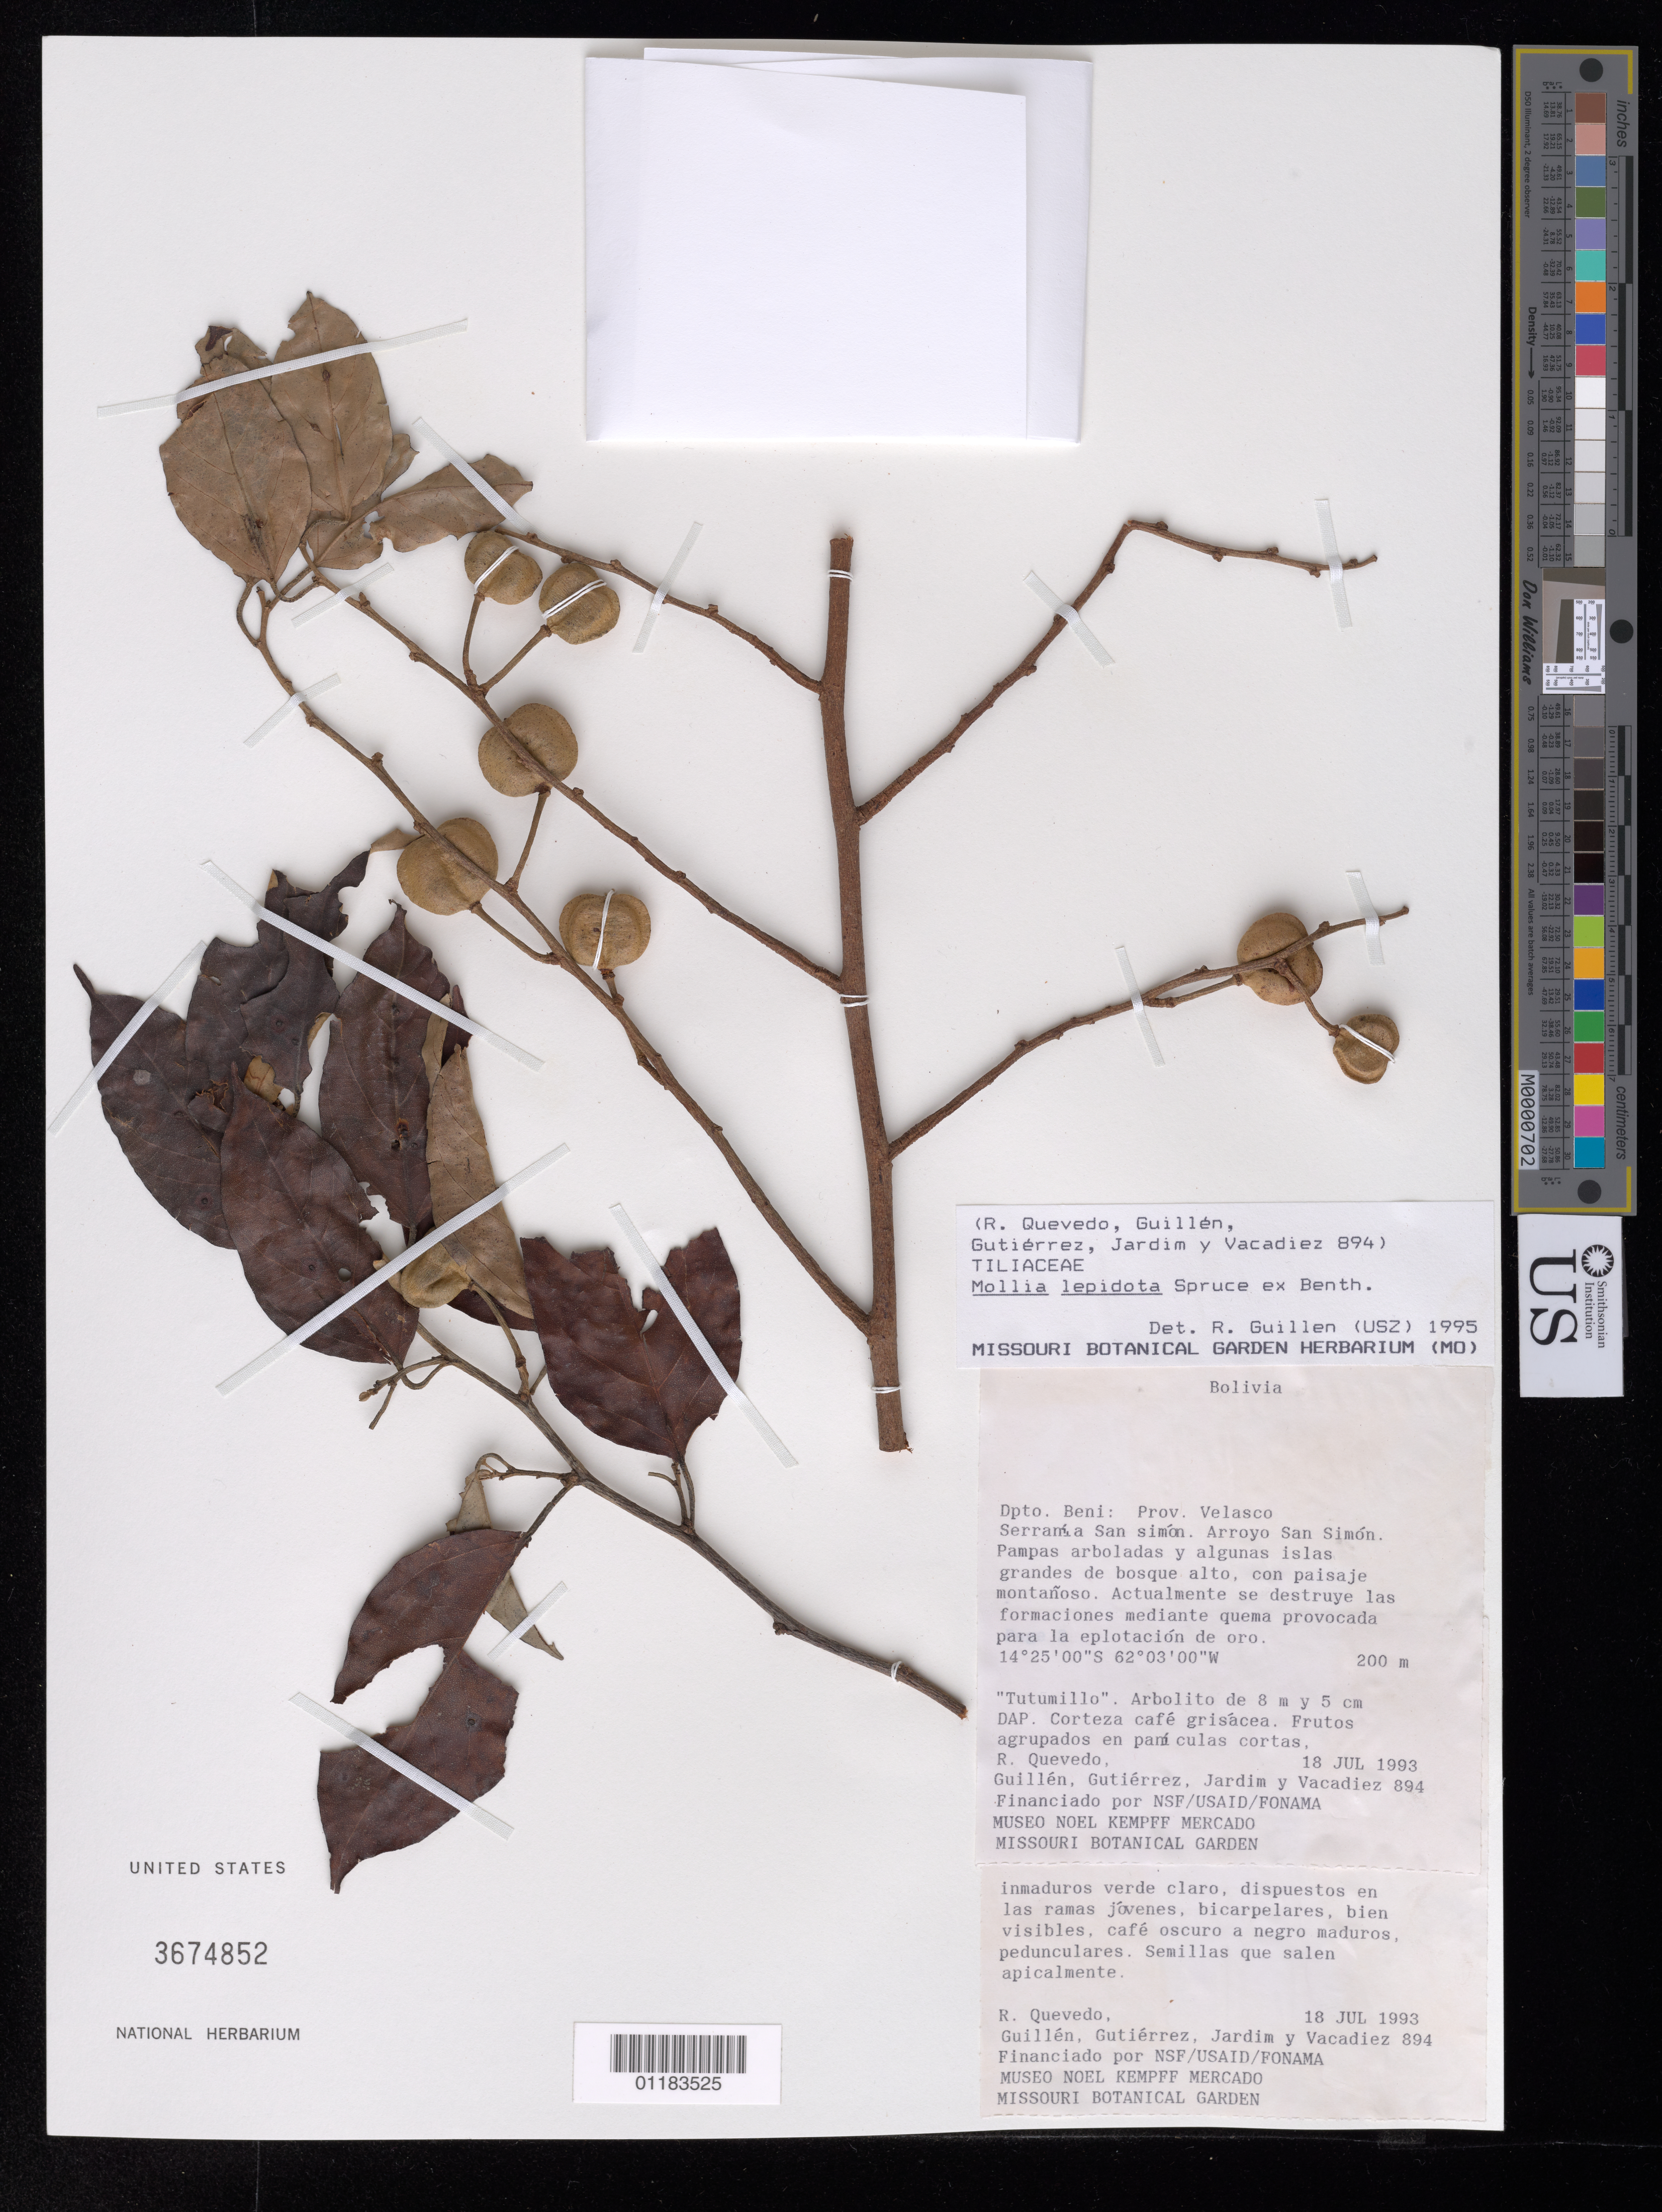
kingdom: Plantae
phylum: Tracheophyta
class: Magnoliopsida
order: Malvales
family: Malvaceae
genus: Mollia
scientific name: Mollia boliviana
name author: Britton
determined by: Costa, M. T. R.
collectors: R. Quevedo, R. Guillen, Gutiérrez, --, Jardim, -- & -. Vacadiez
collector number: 894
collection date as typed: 18 Jul 1993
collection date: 1993-07-18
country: Bolivia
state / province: Beni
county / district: Velasco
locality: Serrania de San Simon, Arroyo San Simon Pampas arboladas y algunas islas grandes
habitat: bosque alto con paisaje montanoso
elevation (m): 200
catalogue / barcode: US 3674852